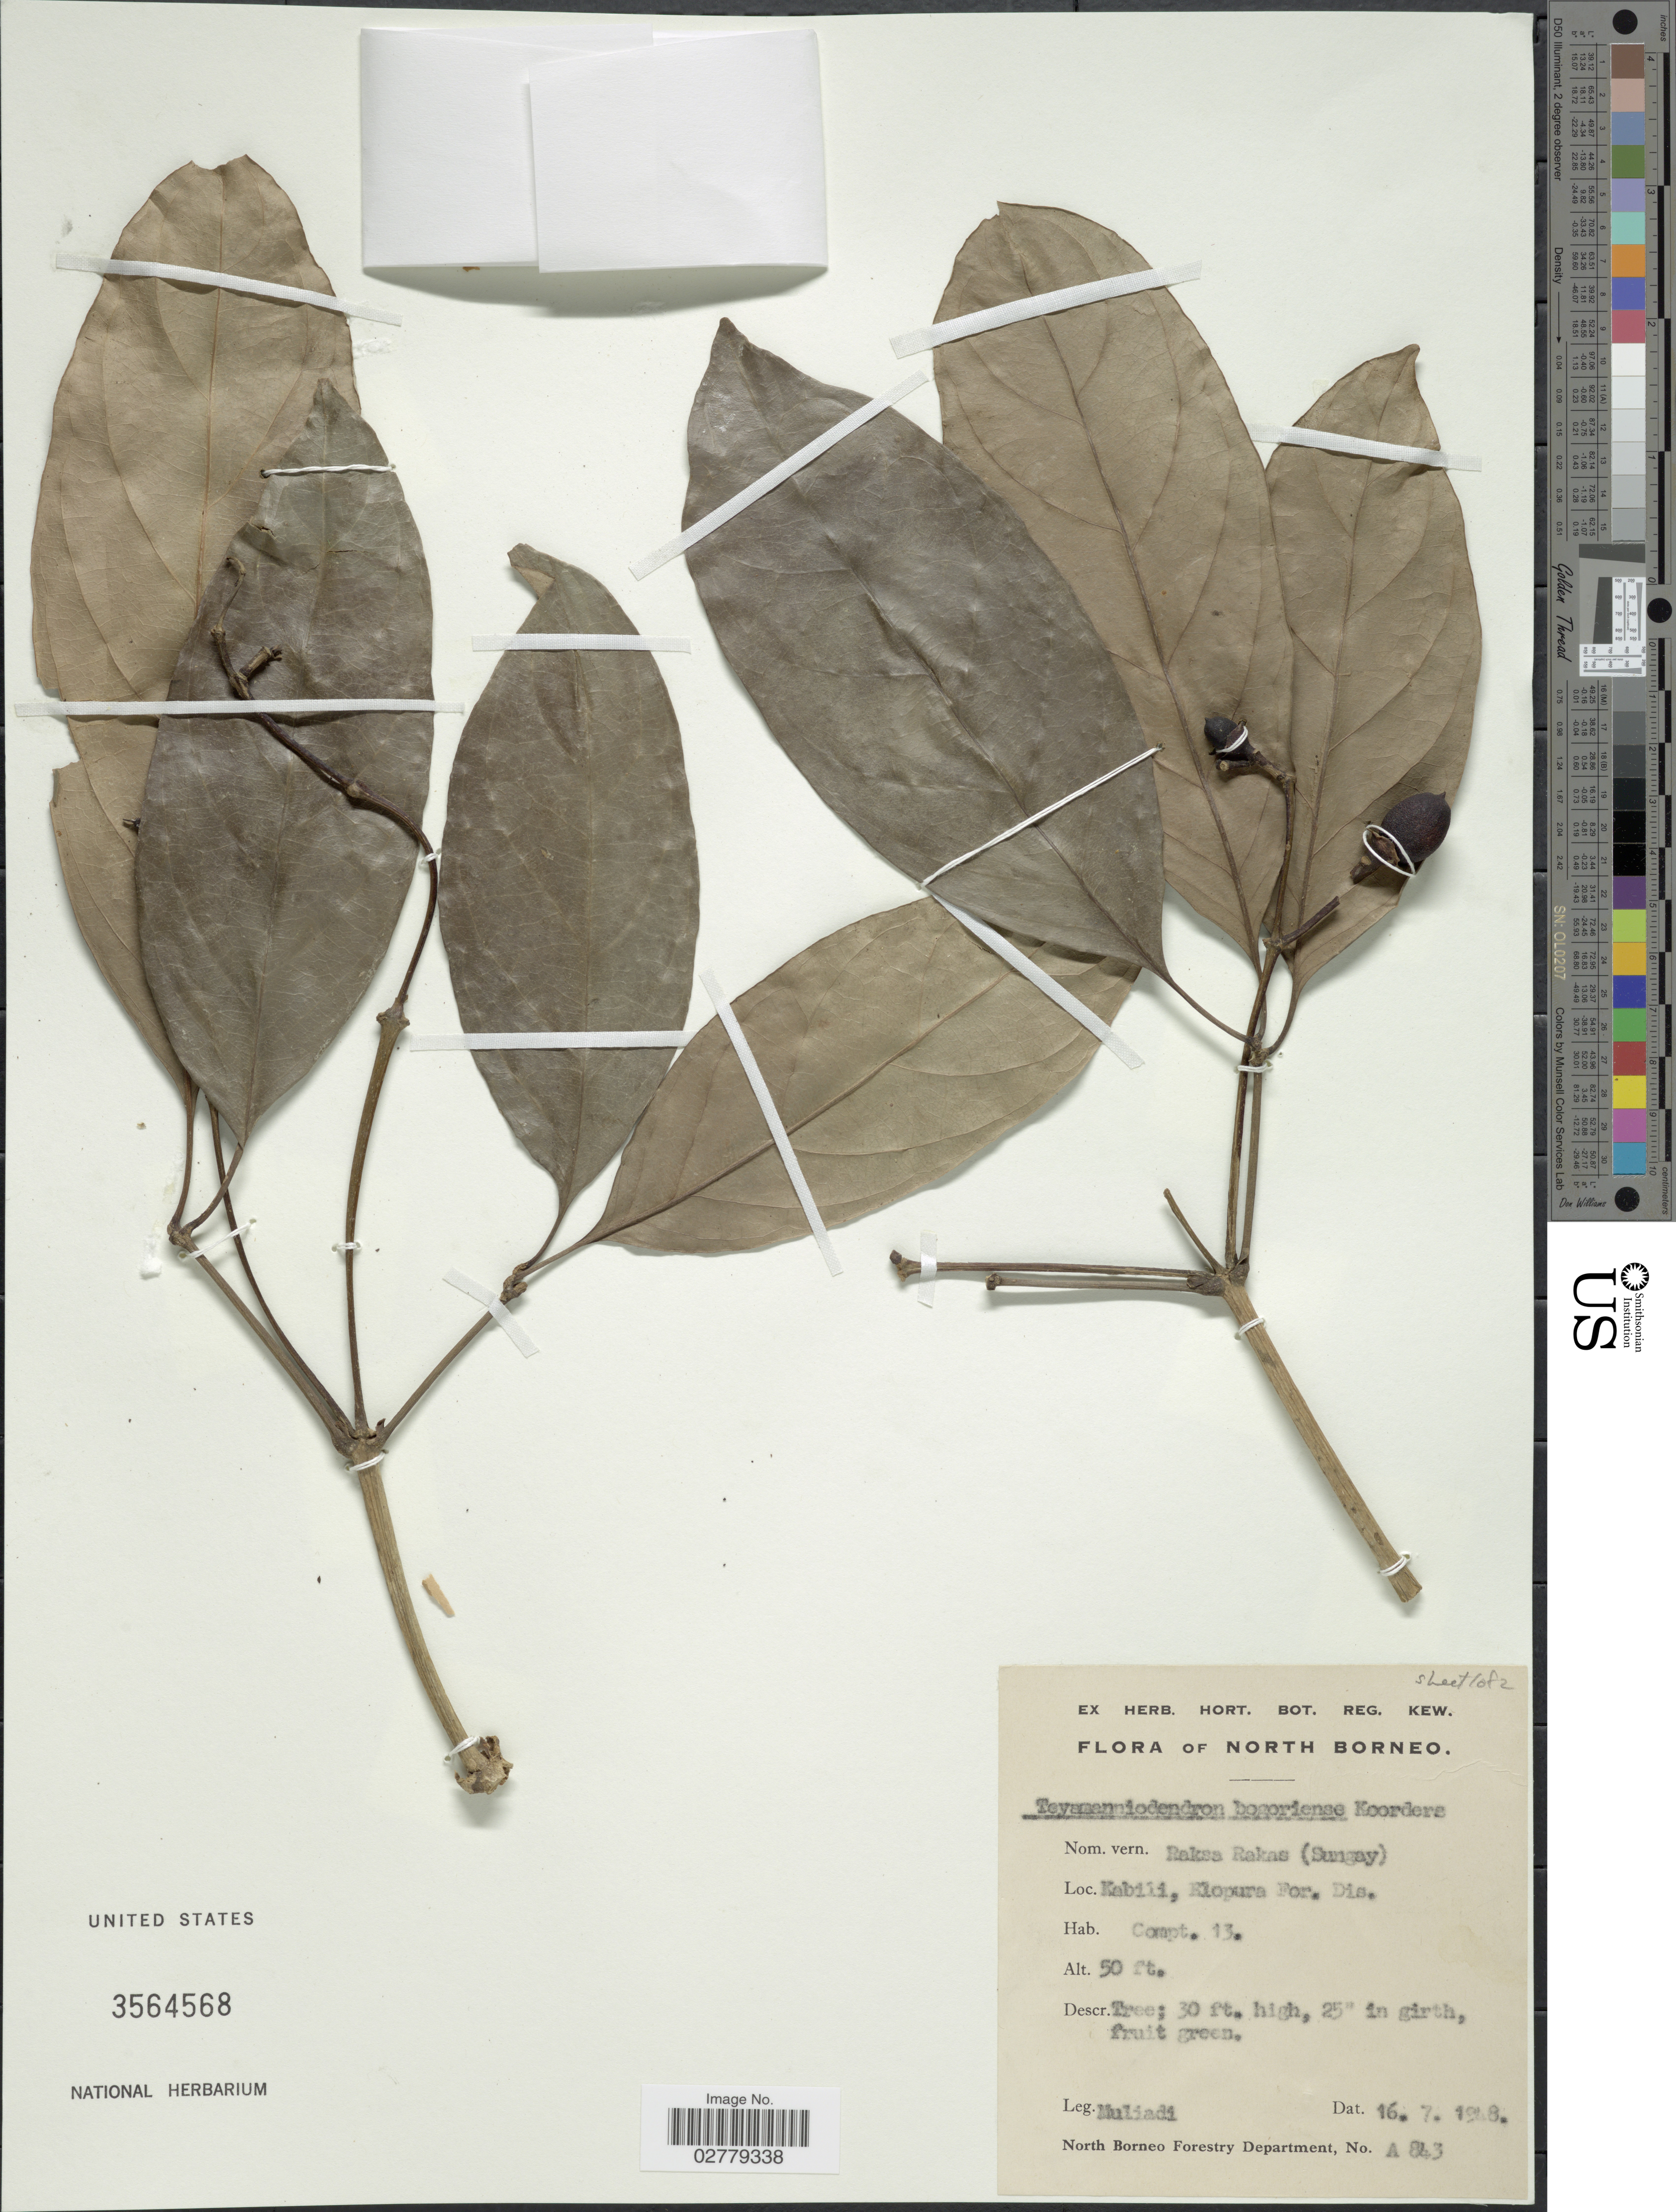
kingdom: Plantae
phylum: Tracheophyta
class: Magnoliopsida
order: Lamiales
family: Lamiaceae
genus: Teijsmanniodendron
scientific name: Teijsmanniodendron bogoriense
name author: Koord.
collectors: -. Muliadi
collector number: A843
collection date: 1948-07-16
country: Malaysia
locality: North Borneo. Kabili, Elopura For. Dis. Compt. 13.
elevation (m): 15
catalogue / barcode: US 3564568